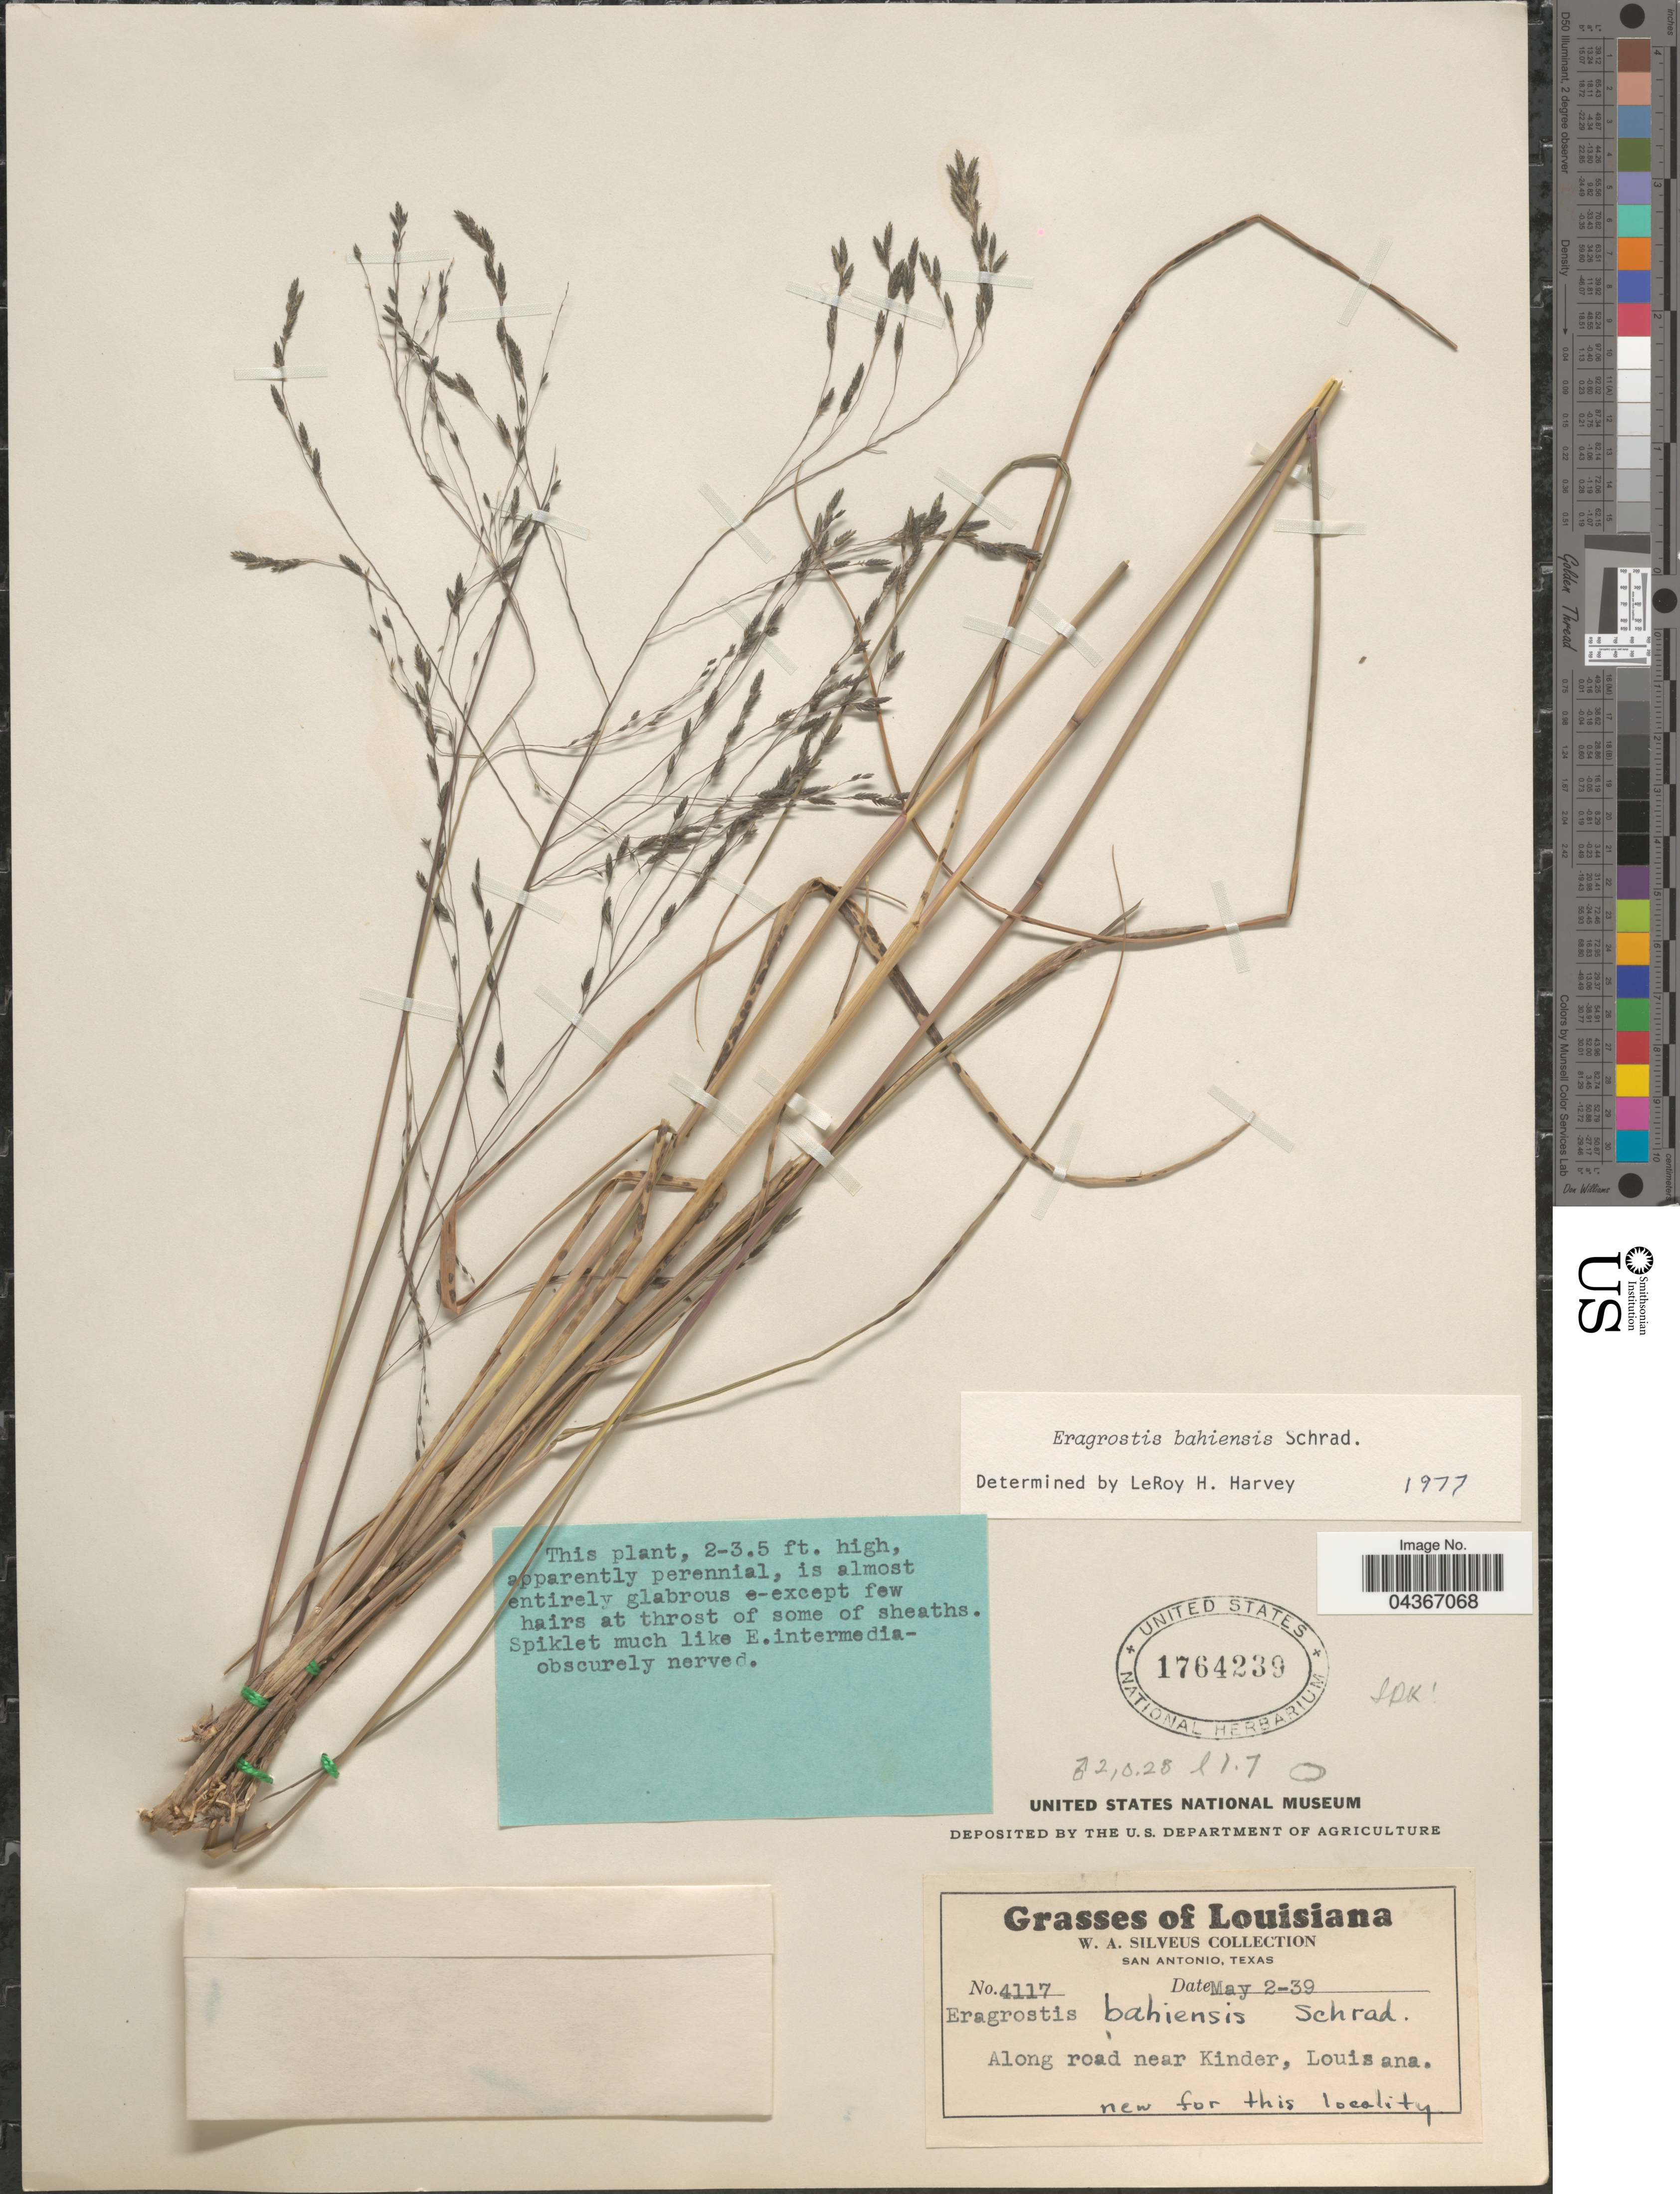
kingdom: Plantae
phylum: Tracheophyta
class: Liliopsida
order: Poales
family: Poaceae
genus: Eragrostis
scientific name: Eragrostis bahiensis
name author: Schrad. ex Schult.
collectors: W. Silveus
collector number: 4117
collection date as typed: Transcribed d/m/y: 2/5/39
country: United States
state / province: Louisiana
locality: Along road near Kinder.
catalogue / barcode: US 1764239